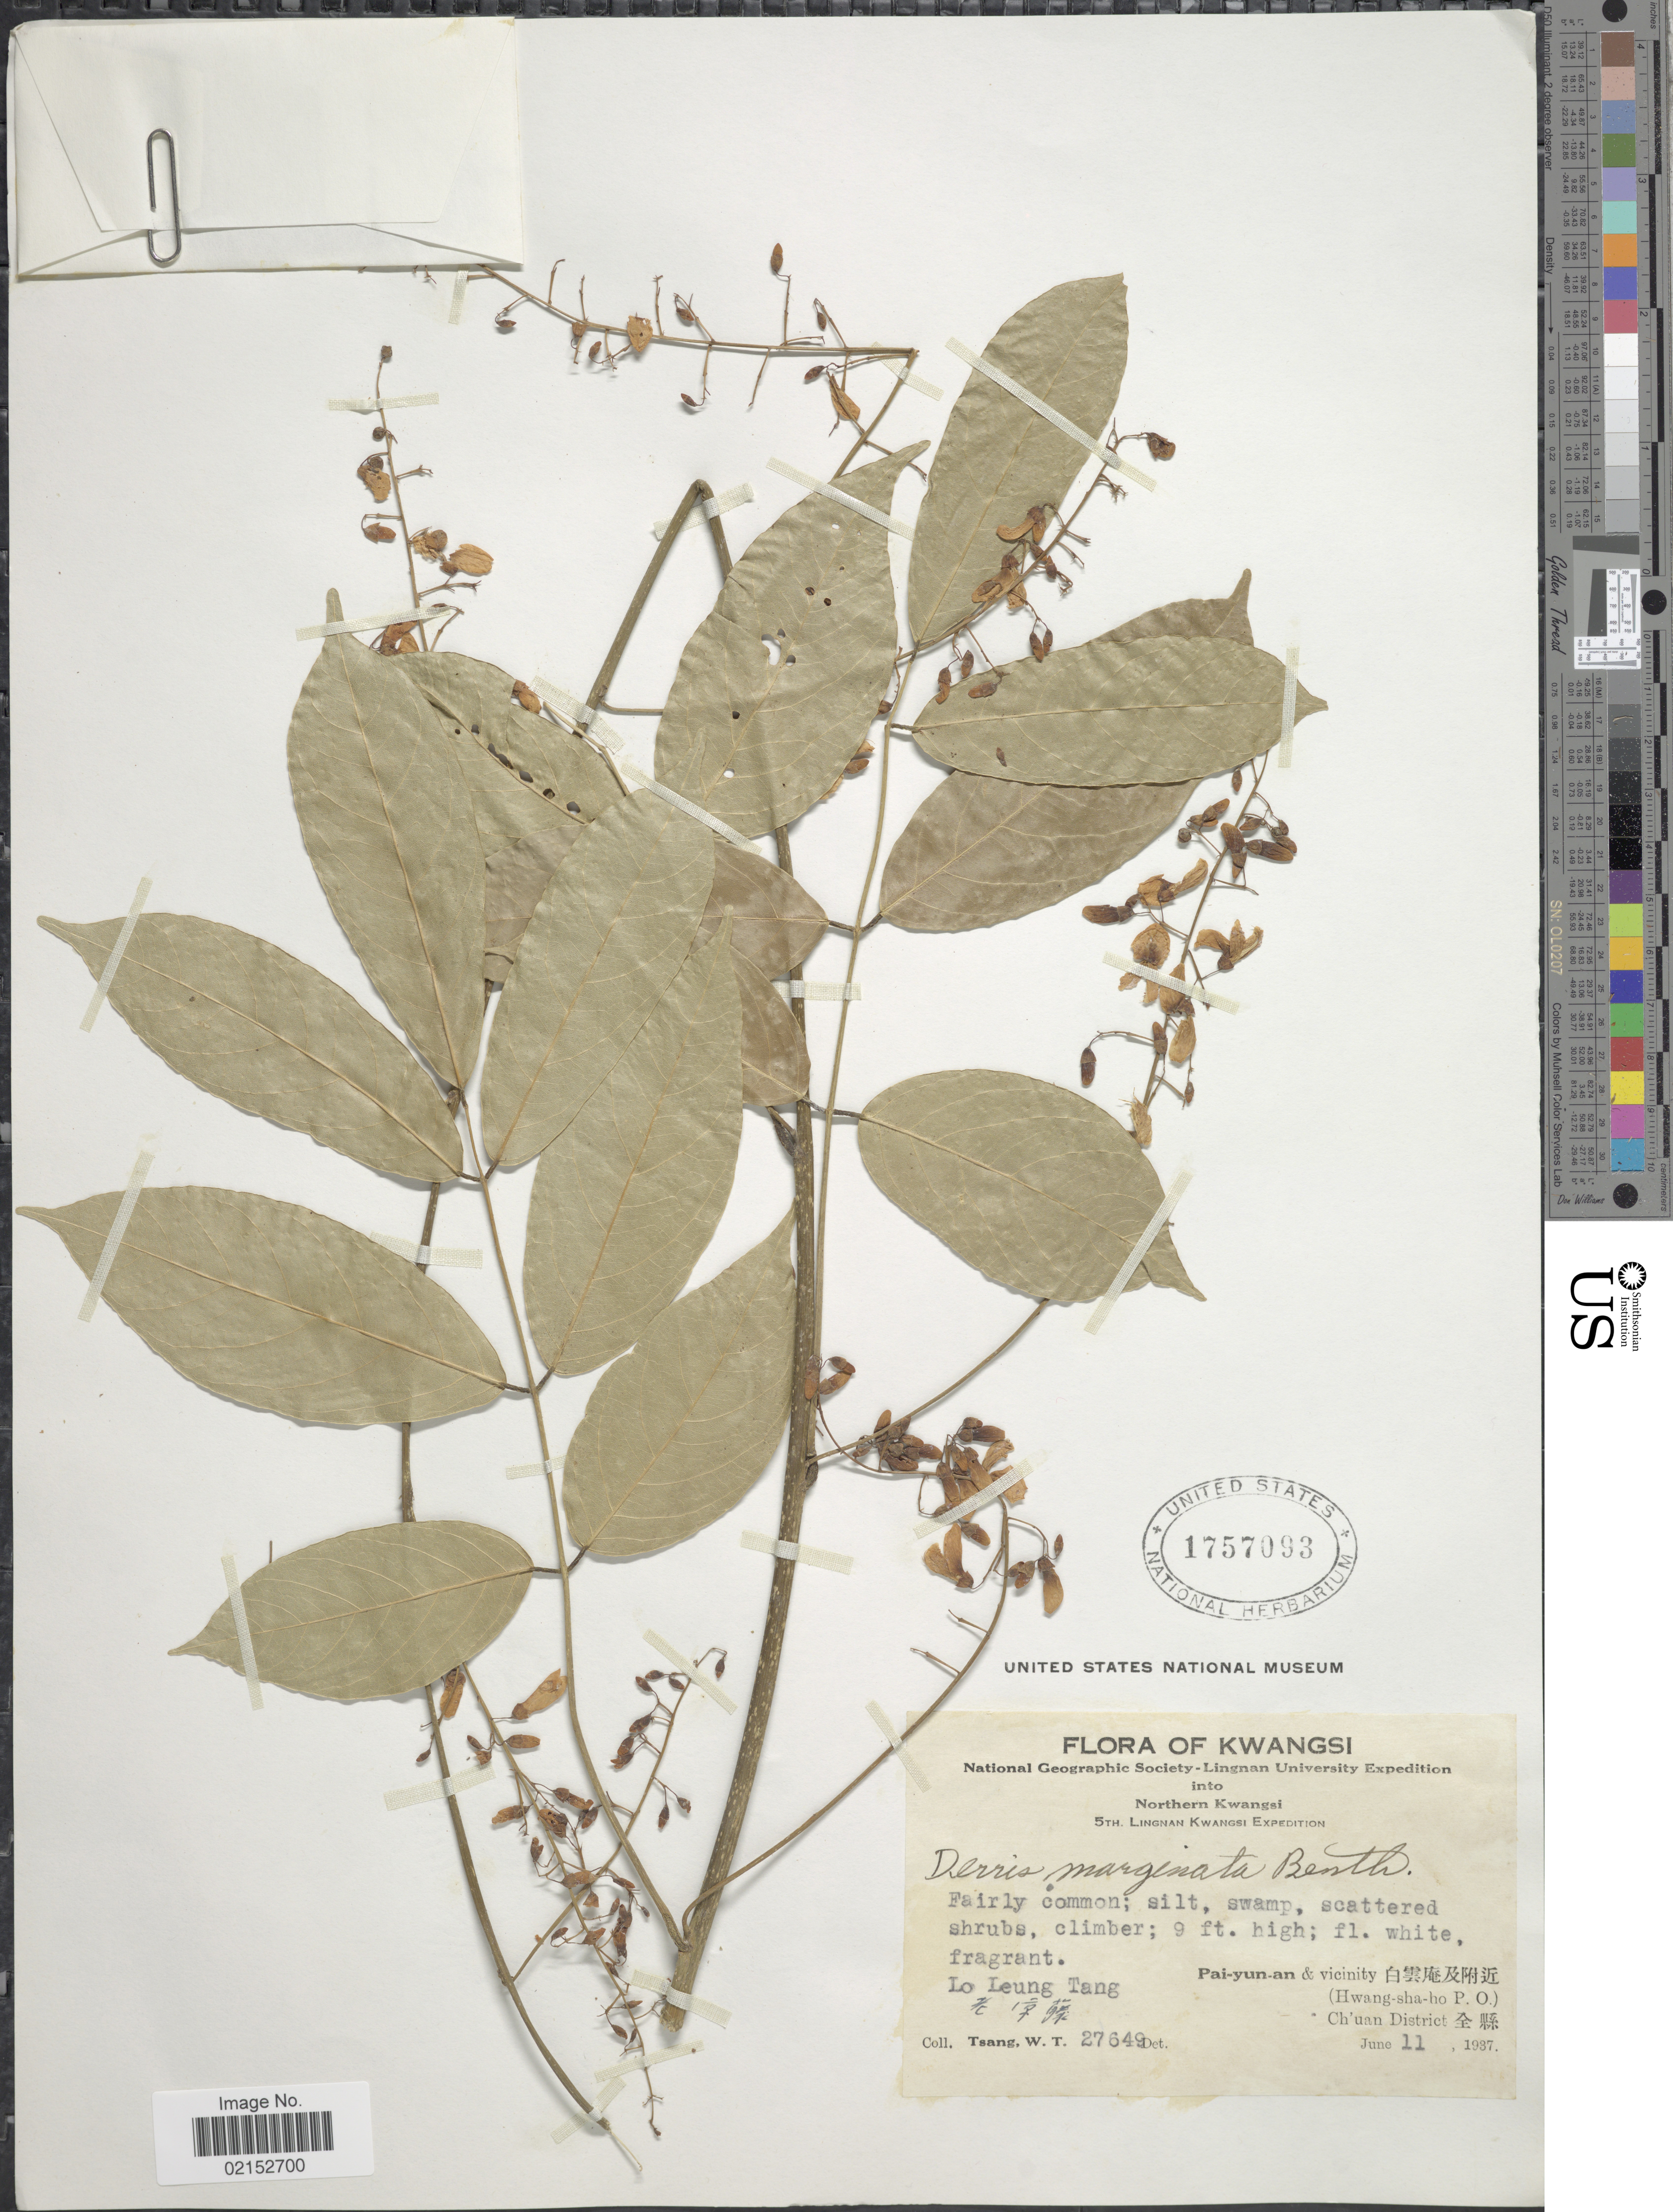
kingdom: Plantae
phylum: Tracheophyta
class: Magnoliopsida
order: Fabales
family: Fabaceae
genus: Derris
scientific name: Derris marginata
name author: (Roxb.) Benth.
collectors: W. T. Tsang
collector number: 27649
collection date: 1937-06-11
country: China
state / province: Guangxi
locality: Kwangsi, Northern Kwangsi, Pai-yun-nan & Vicinity, Hwang-sha-bo P.O., Ch'uan District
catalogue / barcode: US 1757093